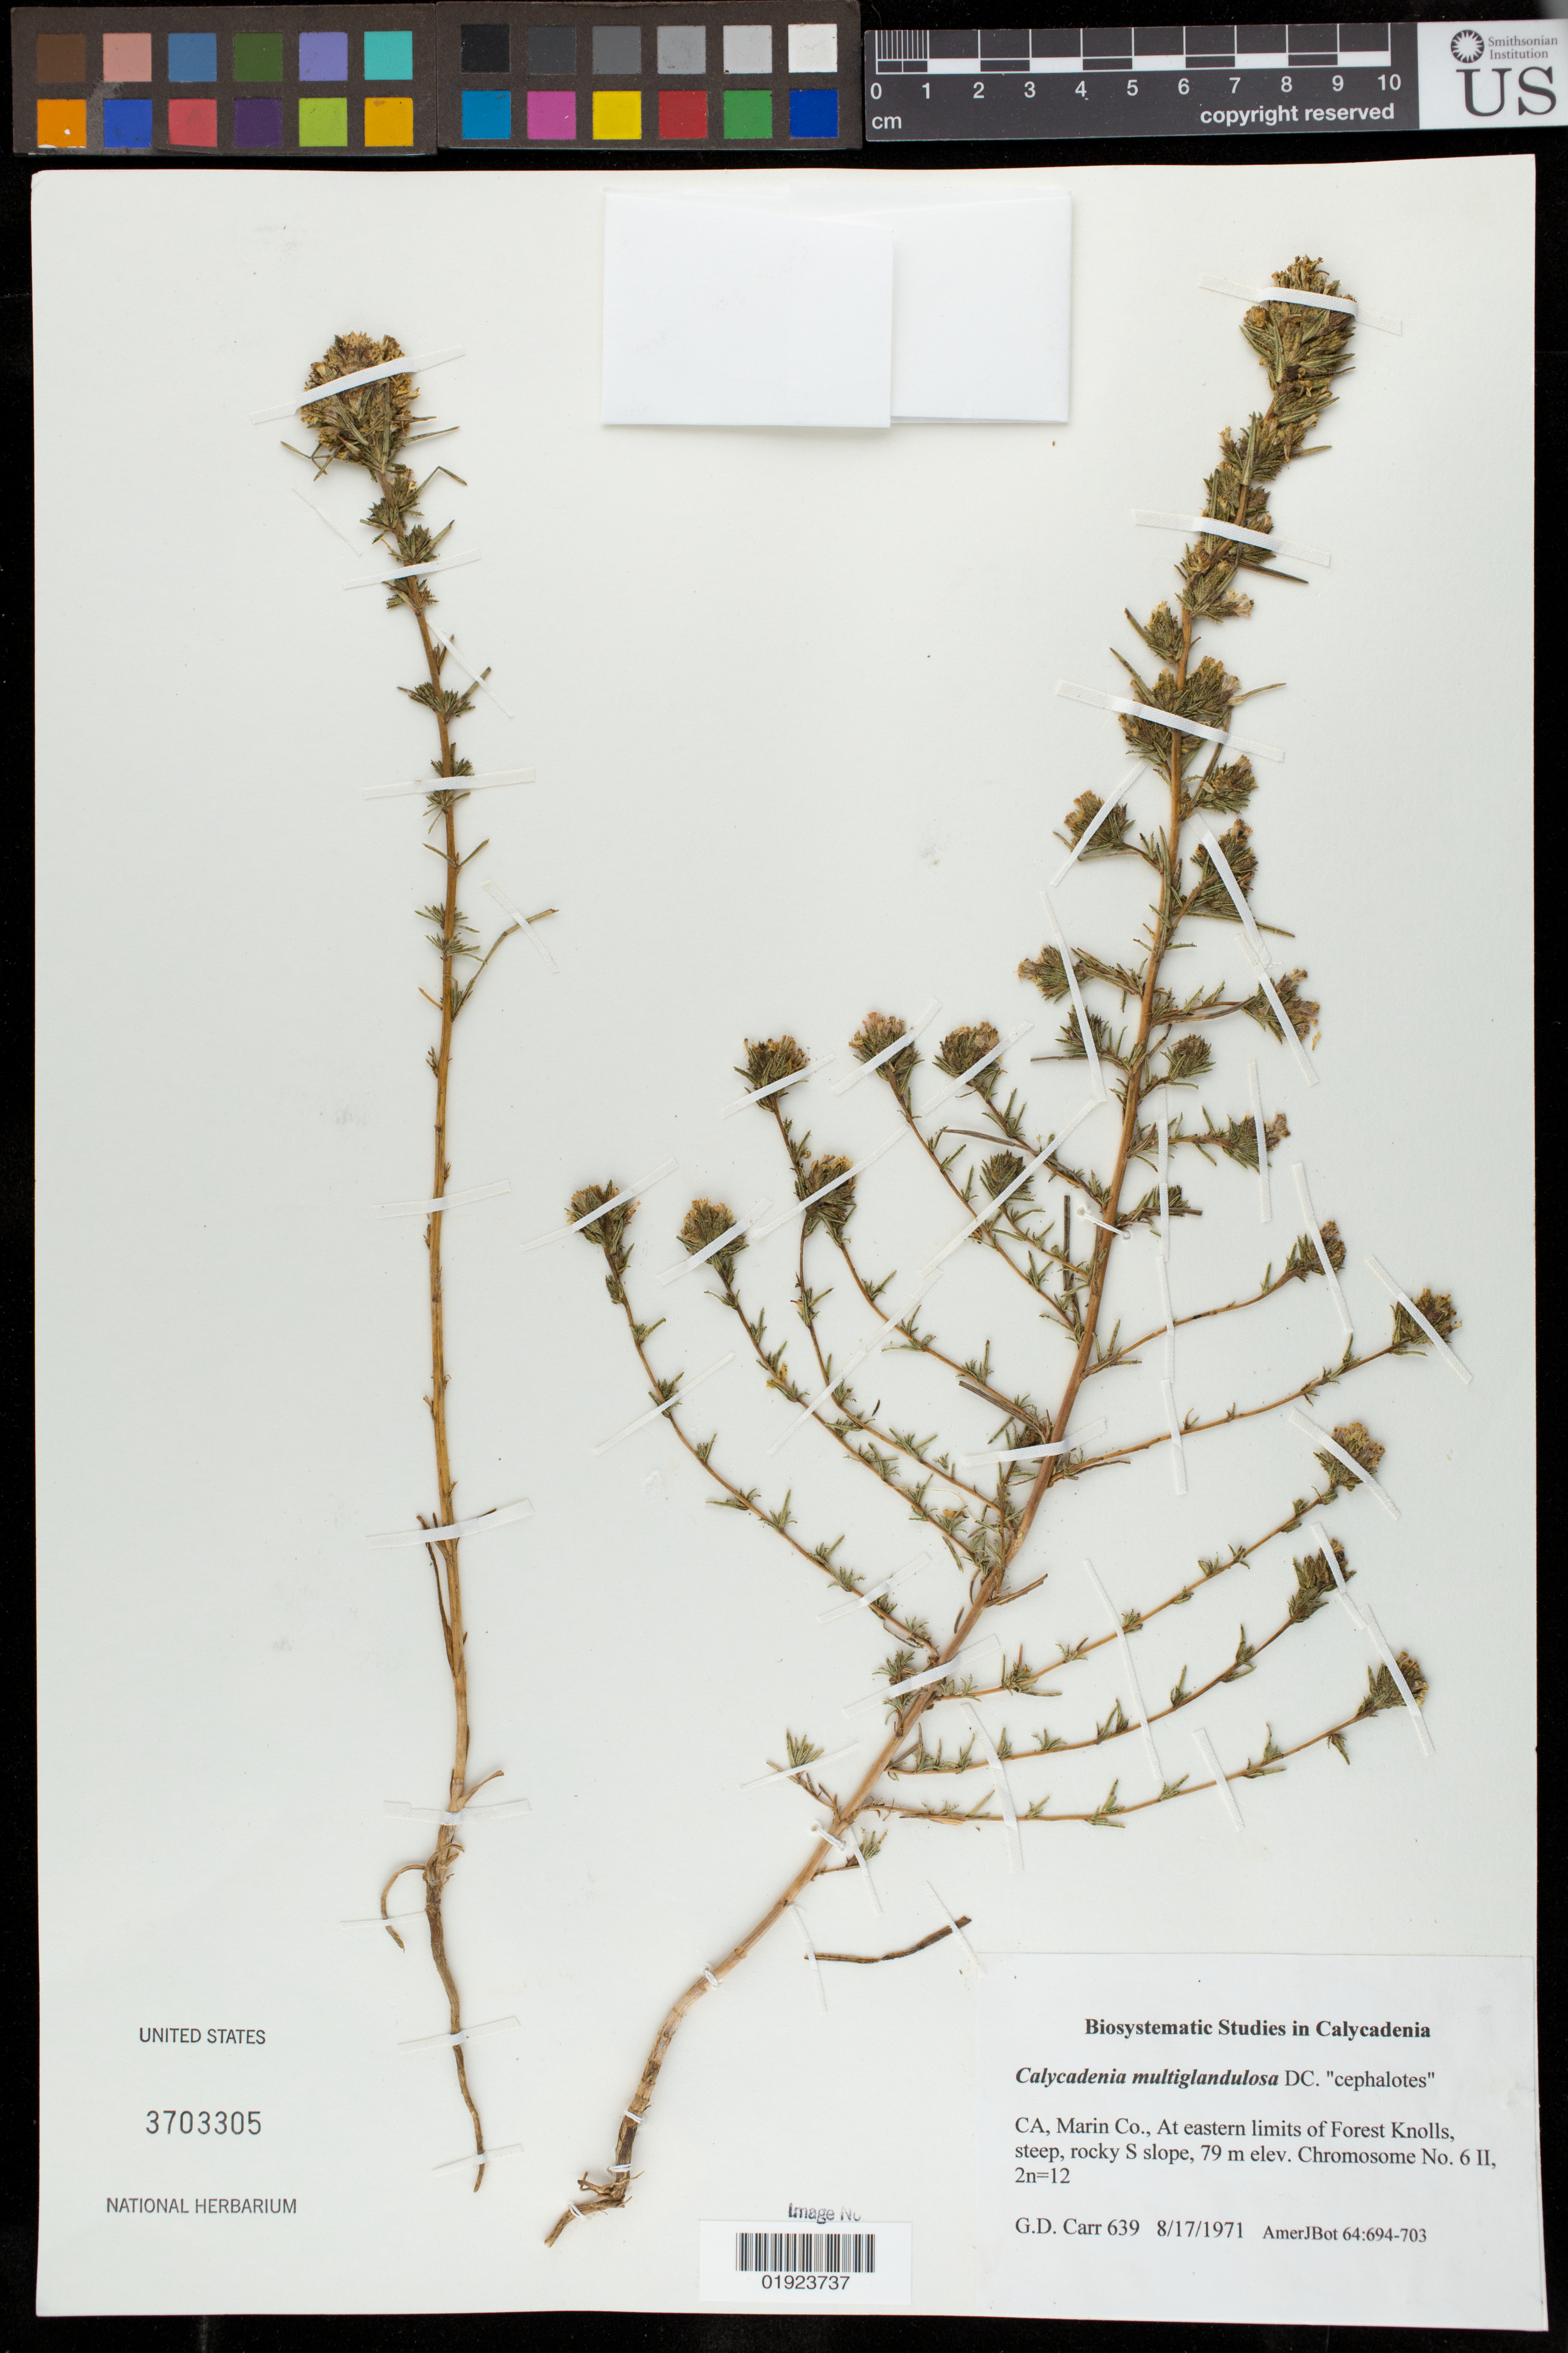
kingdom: Plantae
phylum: Tracheophyta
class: Magnoliopsida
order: Asterales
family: Asteraceae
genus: Calycadenia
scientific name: Calycadenia multiglandulosa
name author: DC.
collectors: G. Carr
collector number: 639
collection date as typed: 8/17/1971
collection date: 1971-08-17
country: United States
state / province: California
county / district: Marin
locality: at eastern limits of Forest Knolls, rocky S slope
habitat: steep rocky slope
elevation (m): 79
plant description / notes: Chromosome No. 6 II, 2n=12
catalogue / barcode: US 3703305